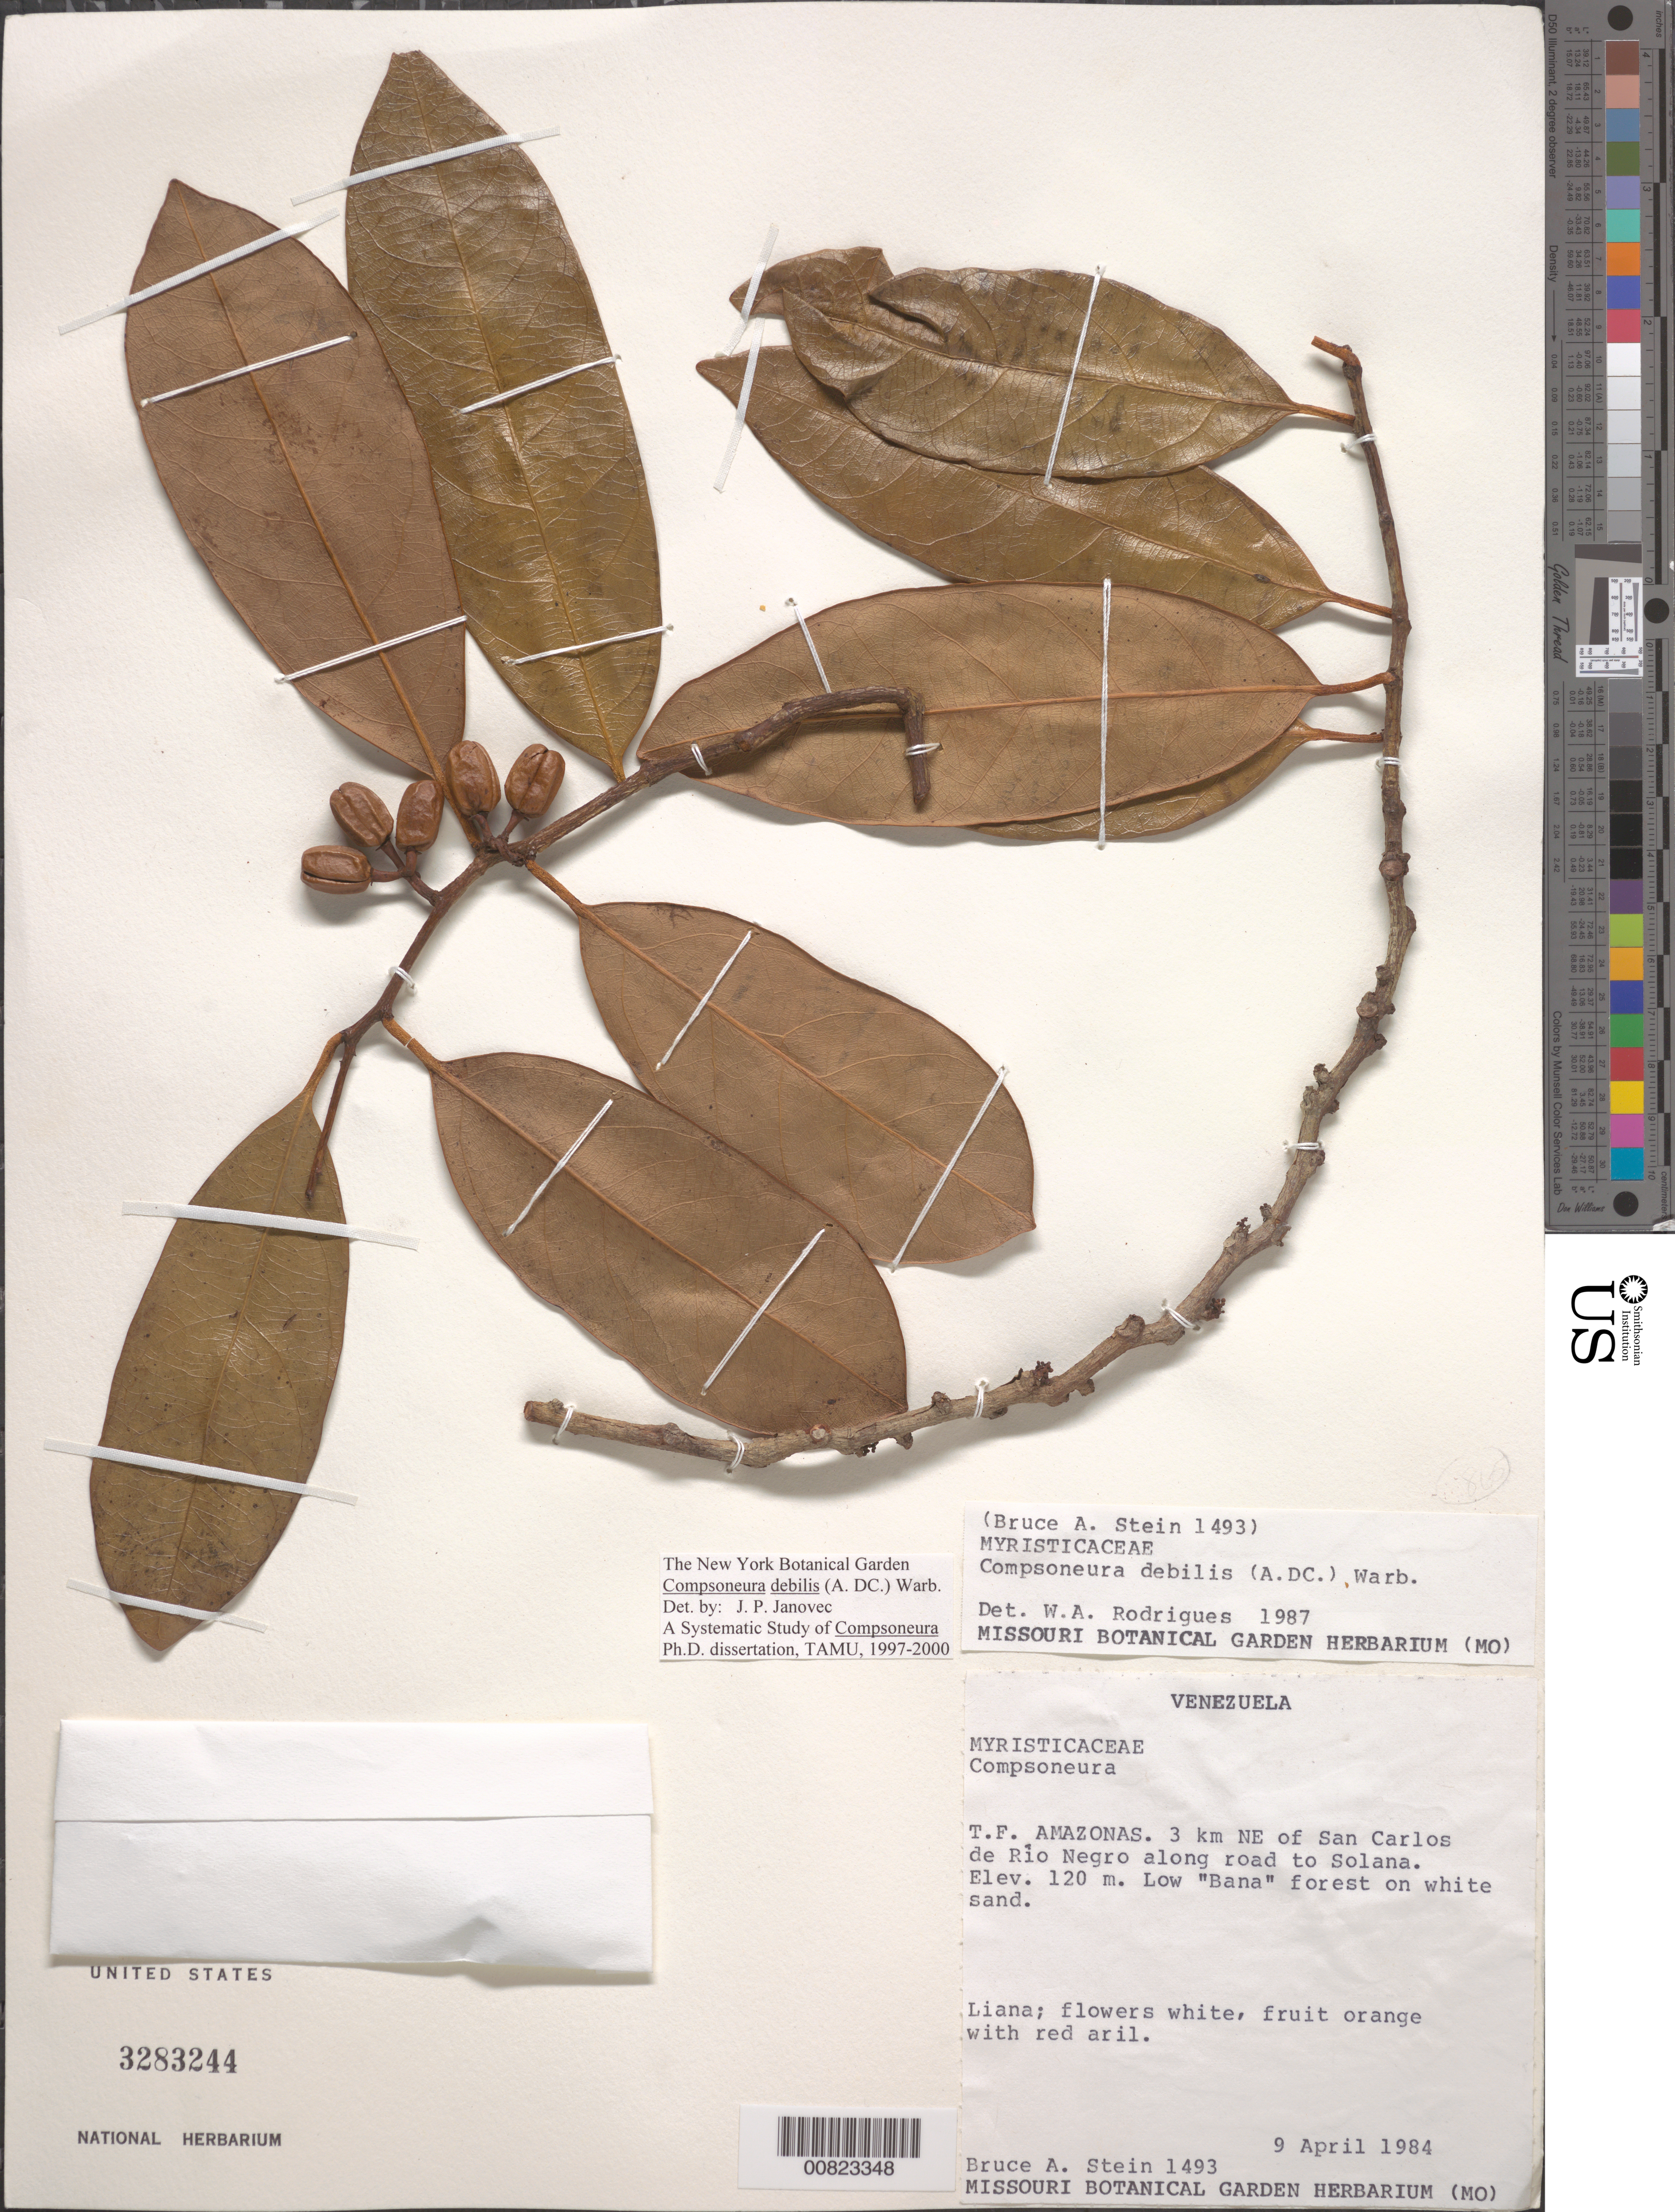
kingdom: Plantae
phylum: Tracheophyta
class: Magnoliopsida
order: Magnoliales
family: Myristicaceae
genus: Compsoneura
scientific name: Compsoneura debilis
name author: (Spruce ex A. DC.) Warb.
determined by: Rodrigues, W. A.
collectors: B. A. Stein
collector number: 1493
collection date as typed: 9-Apr-84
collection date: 1984-04-09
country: Venezuela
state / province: Amazonas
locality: San Carlos de Río Negro, 3 km NE of along road to Solana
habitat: Low "bana" forest on white sand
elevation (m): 120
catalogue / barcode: US 3283244